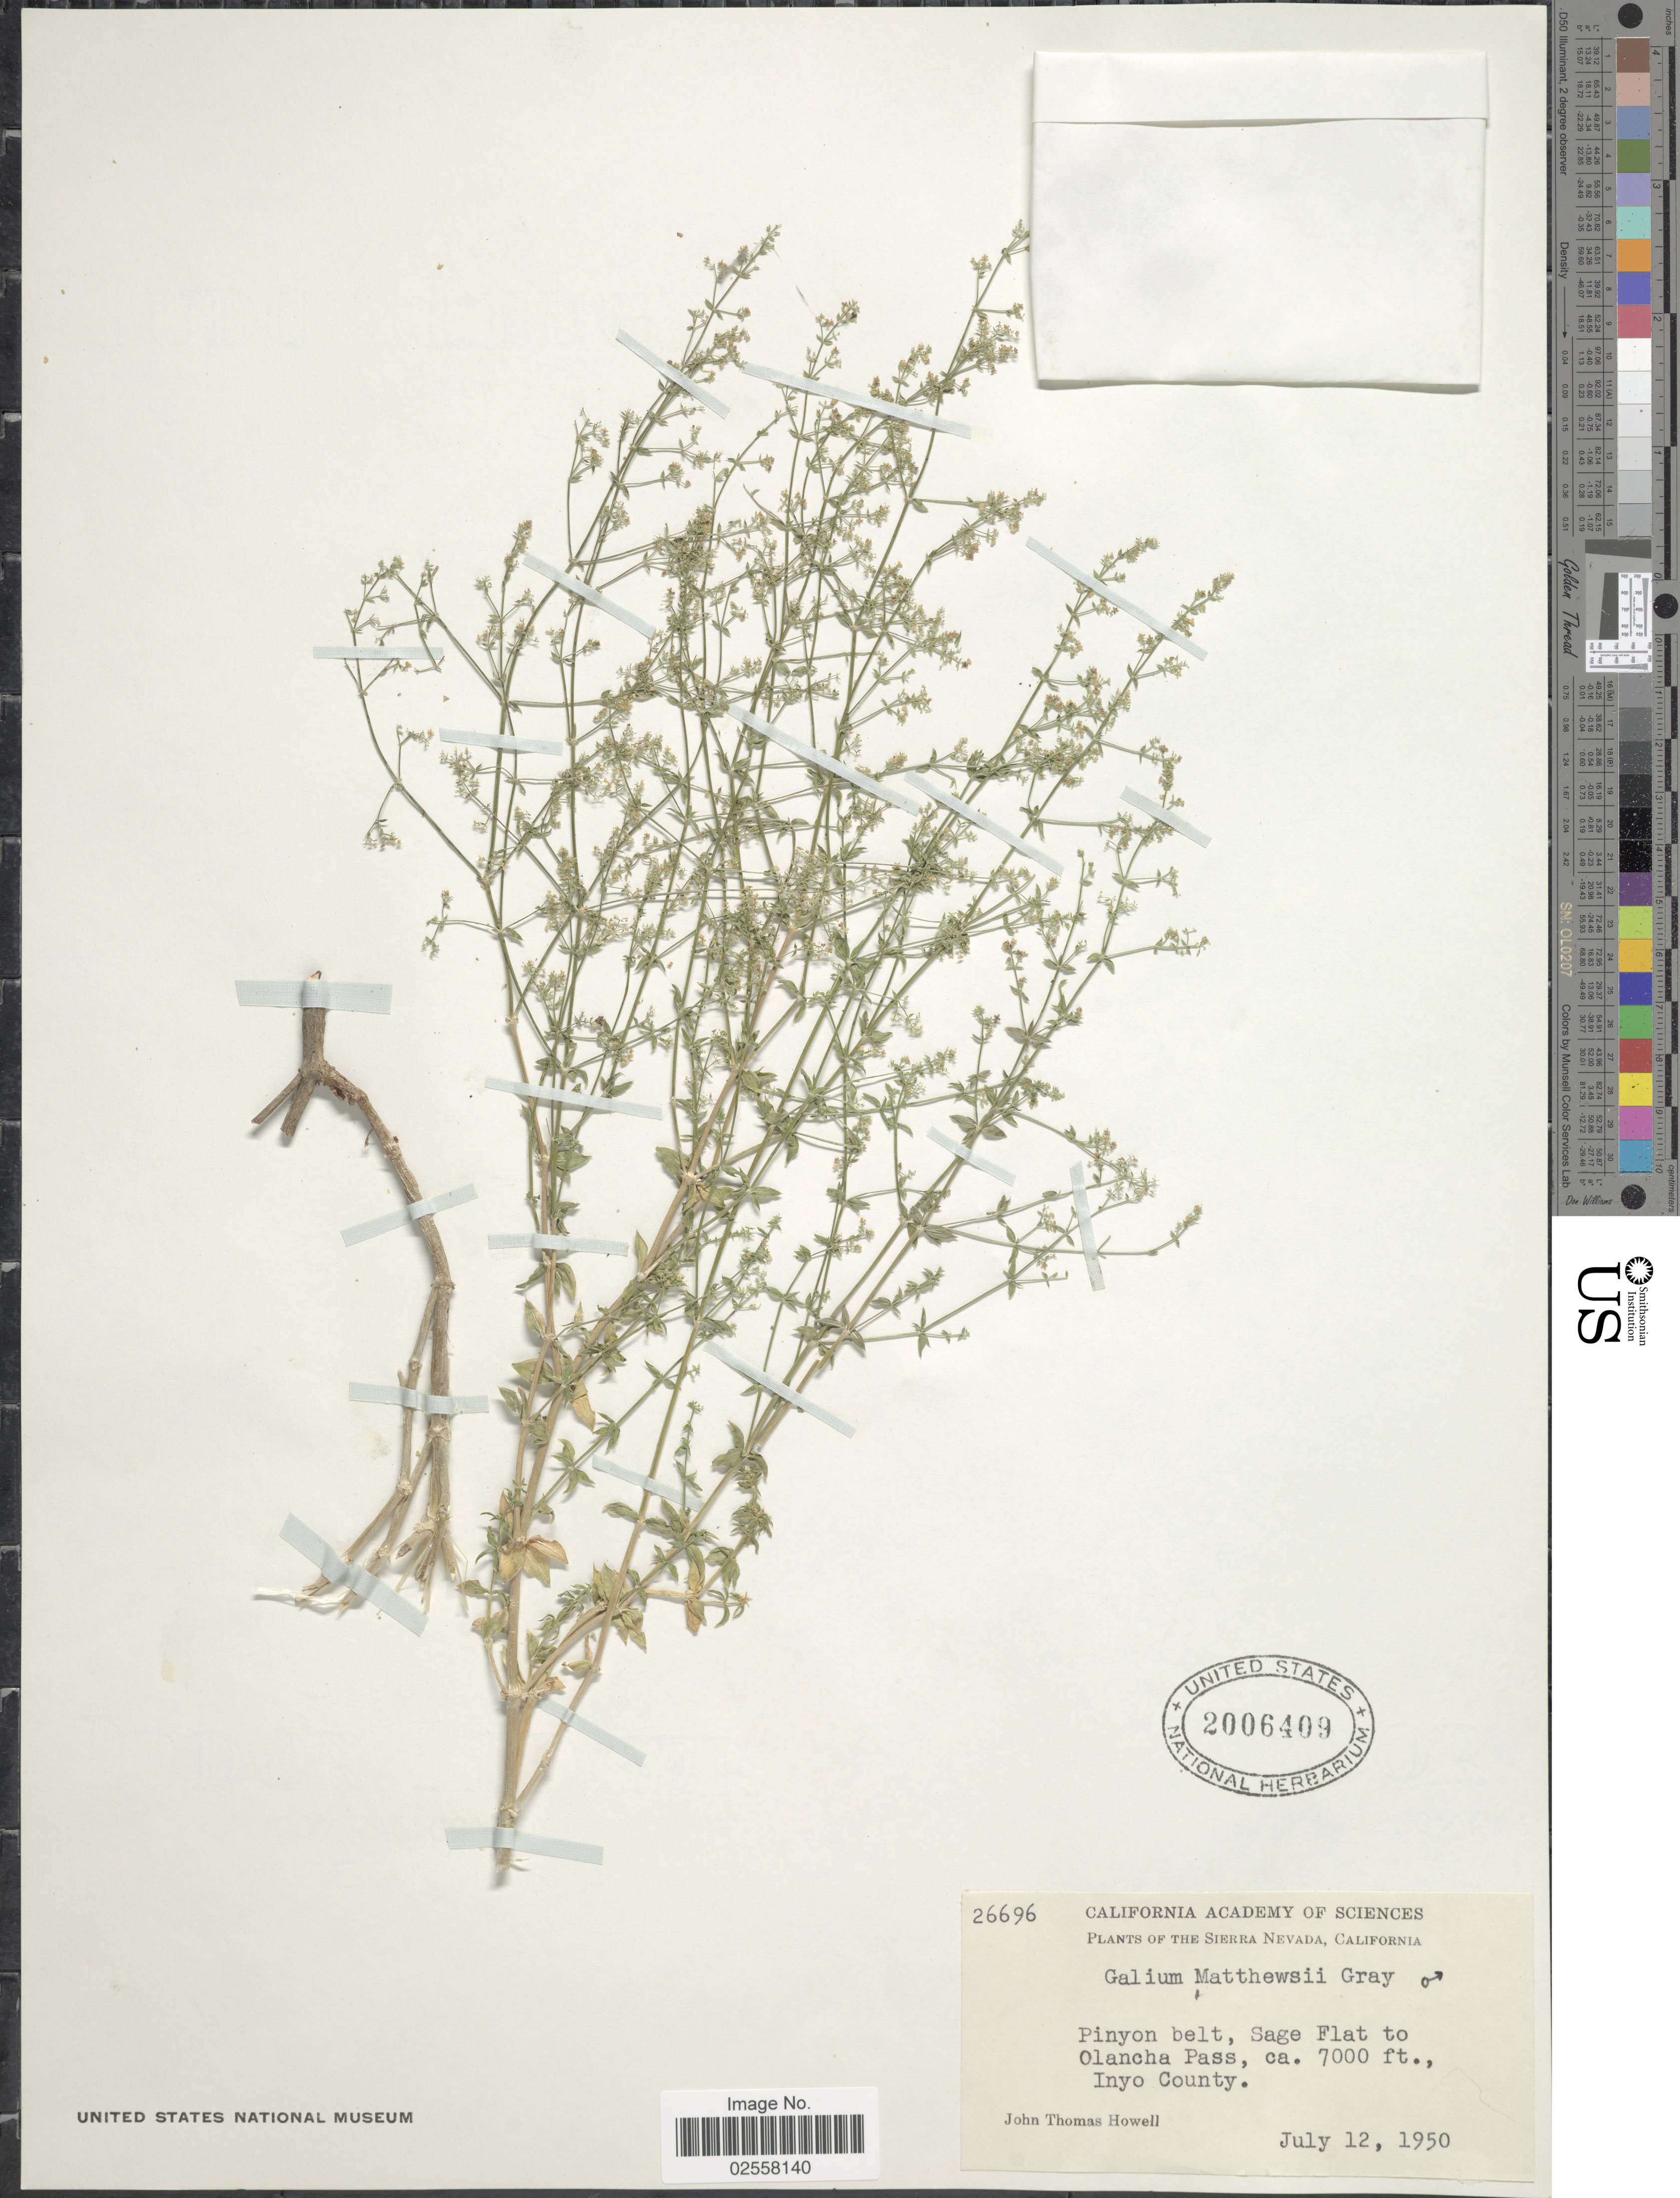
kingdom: Plantae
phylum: Tracheophyta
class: Magnoliopsida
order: Gentianales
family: Rubiaceae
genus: Galium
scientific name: Galium matthewsii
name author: A. Gray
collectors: J. T. Howell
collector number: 26696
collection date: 1950-07-12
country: United States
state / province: California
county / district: Inyo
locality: The Sierra Nevada, Pinyon belt, Sage Flat to Olancha Pass, Inyo County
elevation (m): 2134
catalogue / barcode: US 2006409